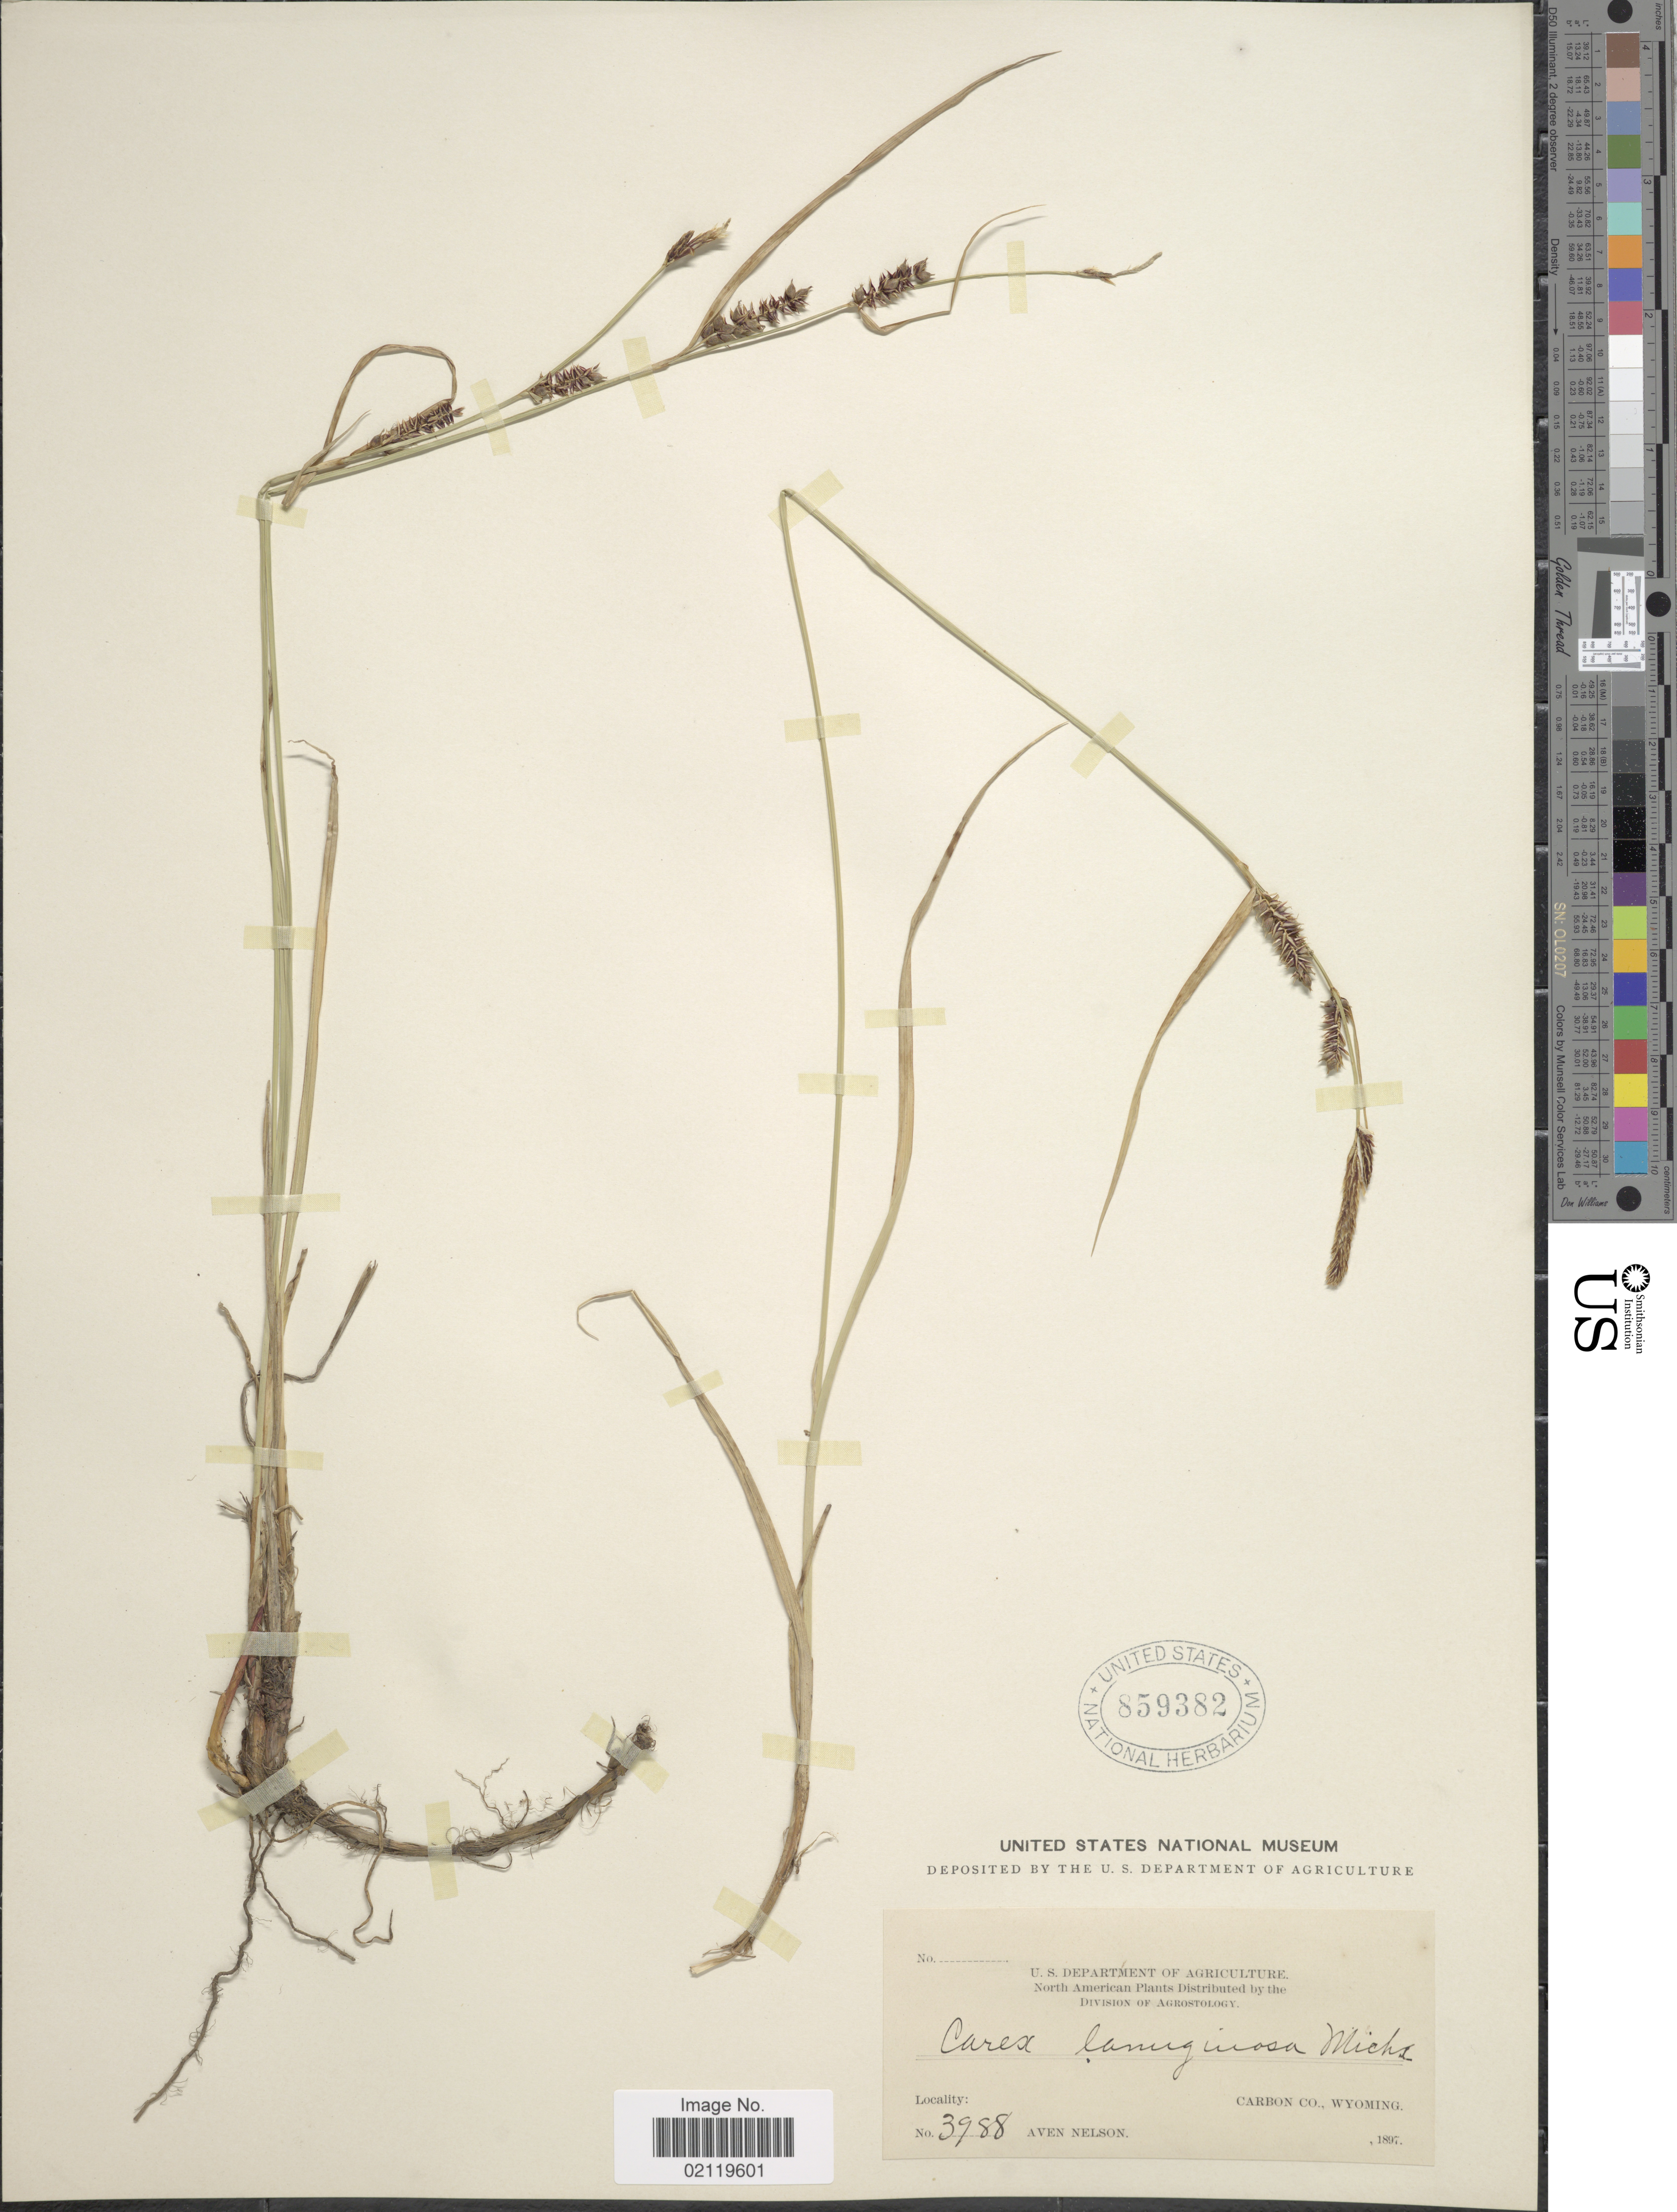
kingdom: Plantae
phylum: Tracheophyta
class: Liliopsida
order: Poales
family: Cyperaceae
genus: Carex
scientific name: Carex pellita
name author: Muhl. ex Willd.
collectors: A. Nelson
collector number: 3988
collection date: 1897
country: United States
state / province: Wyoming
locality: Carbon Co.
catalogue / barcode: US 859382